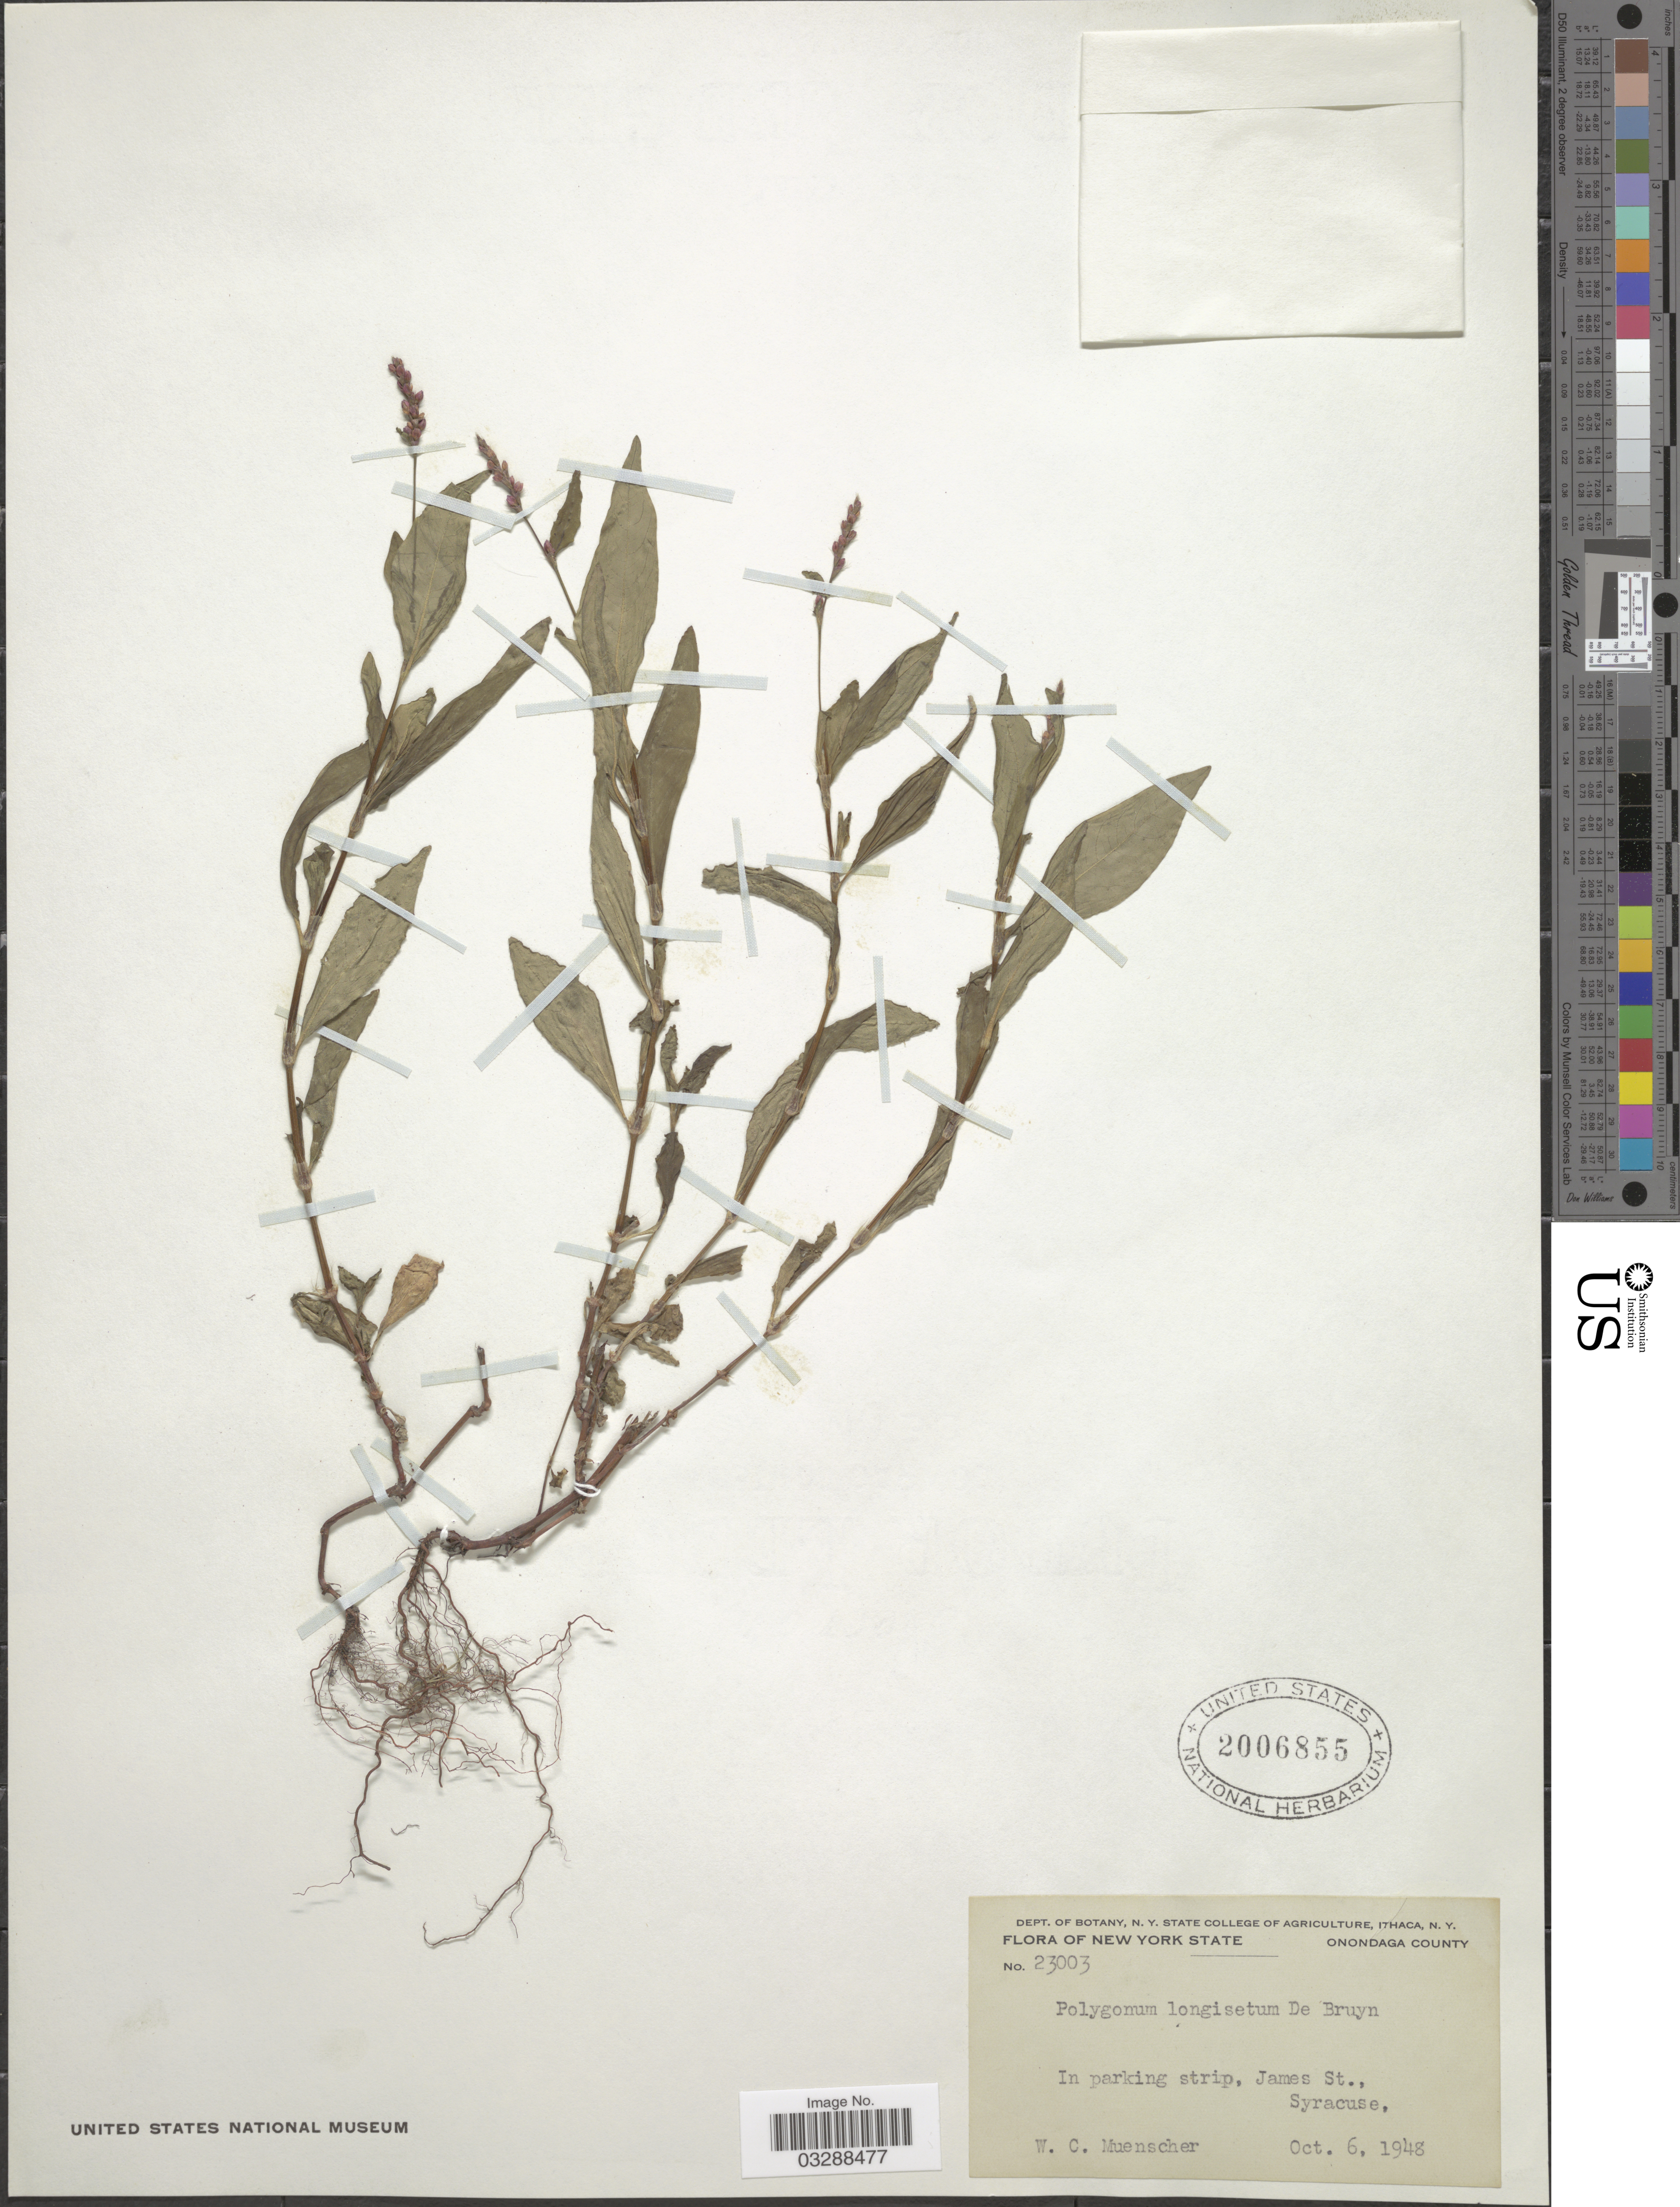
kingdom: Plantae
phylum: Tracheophyta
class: Magnoliopsida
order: Caryophyllales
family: Polygonaceae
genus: Persicaria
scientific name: Persicaria longiseta (Bruijn) Kitag.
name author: (Bruijn &) Kitag.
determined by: Atha, D. E.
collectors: W. Muenscher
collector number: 23003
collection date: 1948-10-06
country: United States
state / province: New York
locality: Onondaga County. In parking strip, James St., Syracuse.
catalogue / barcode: US 2006855